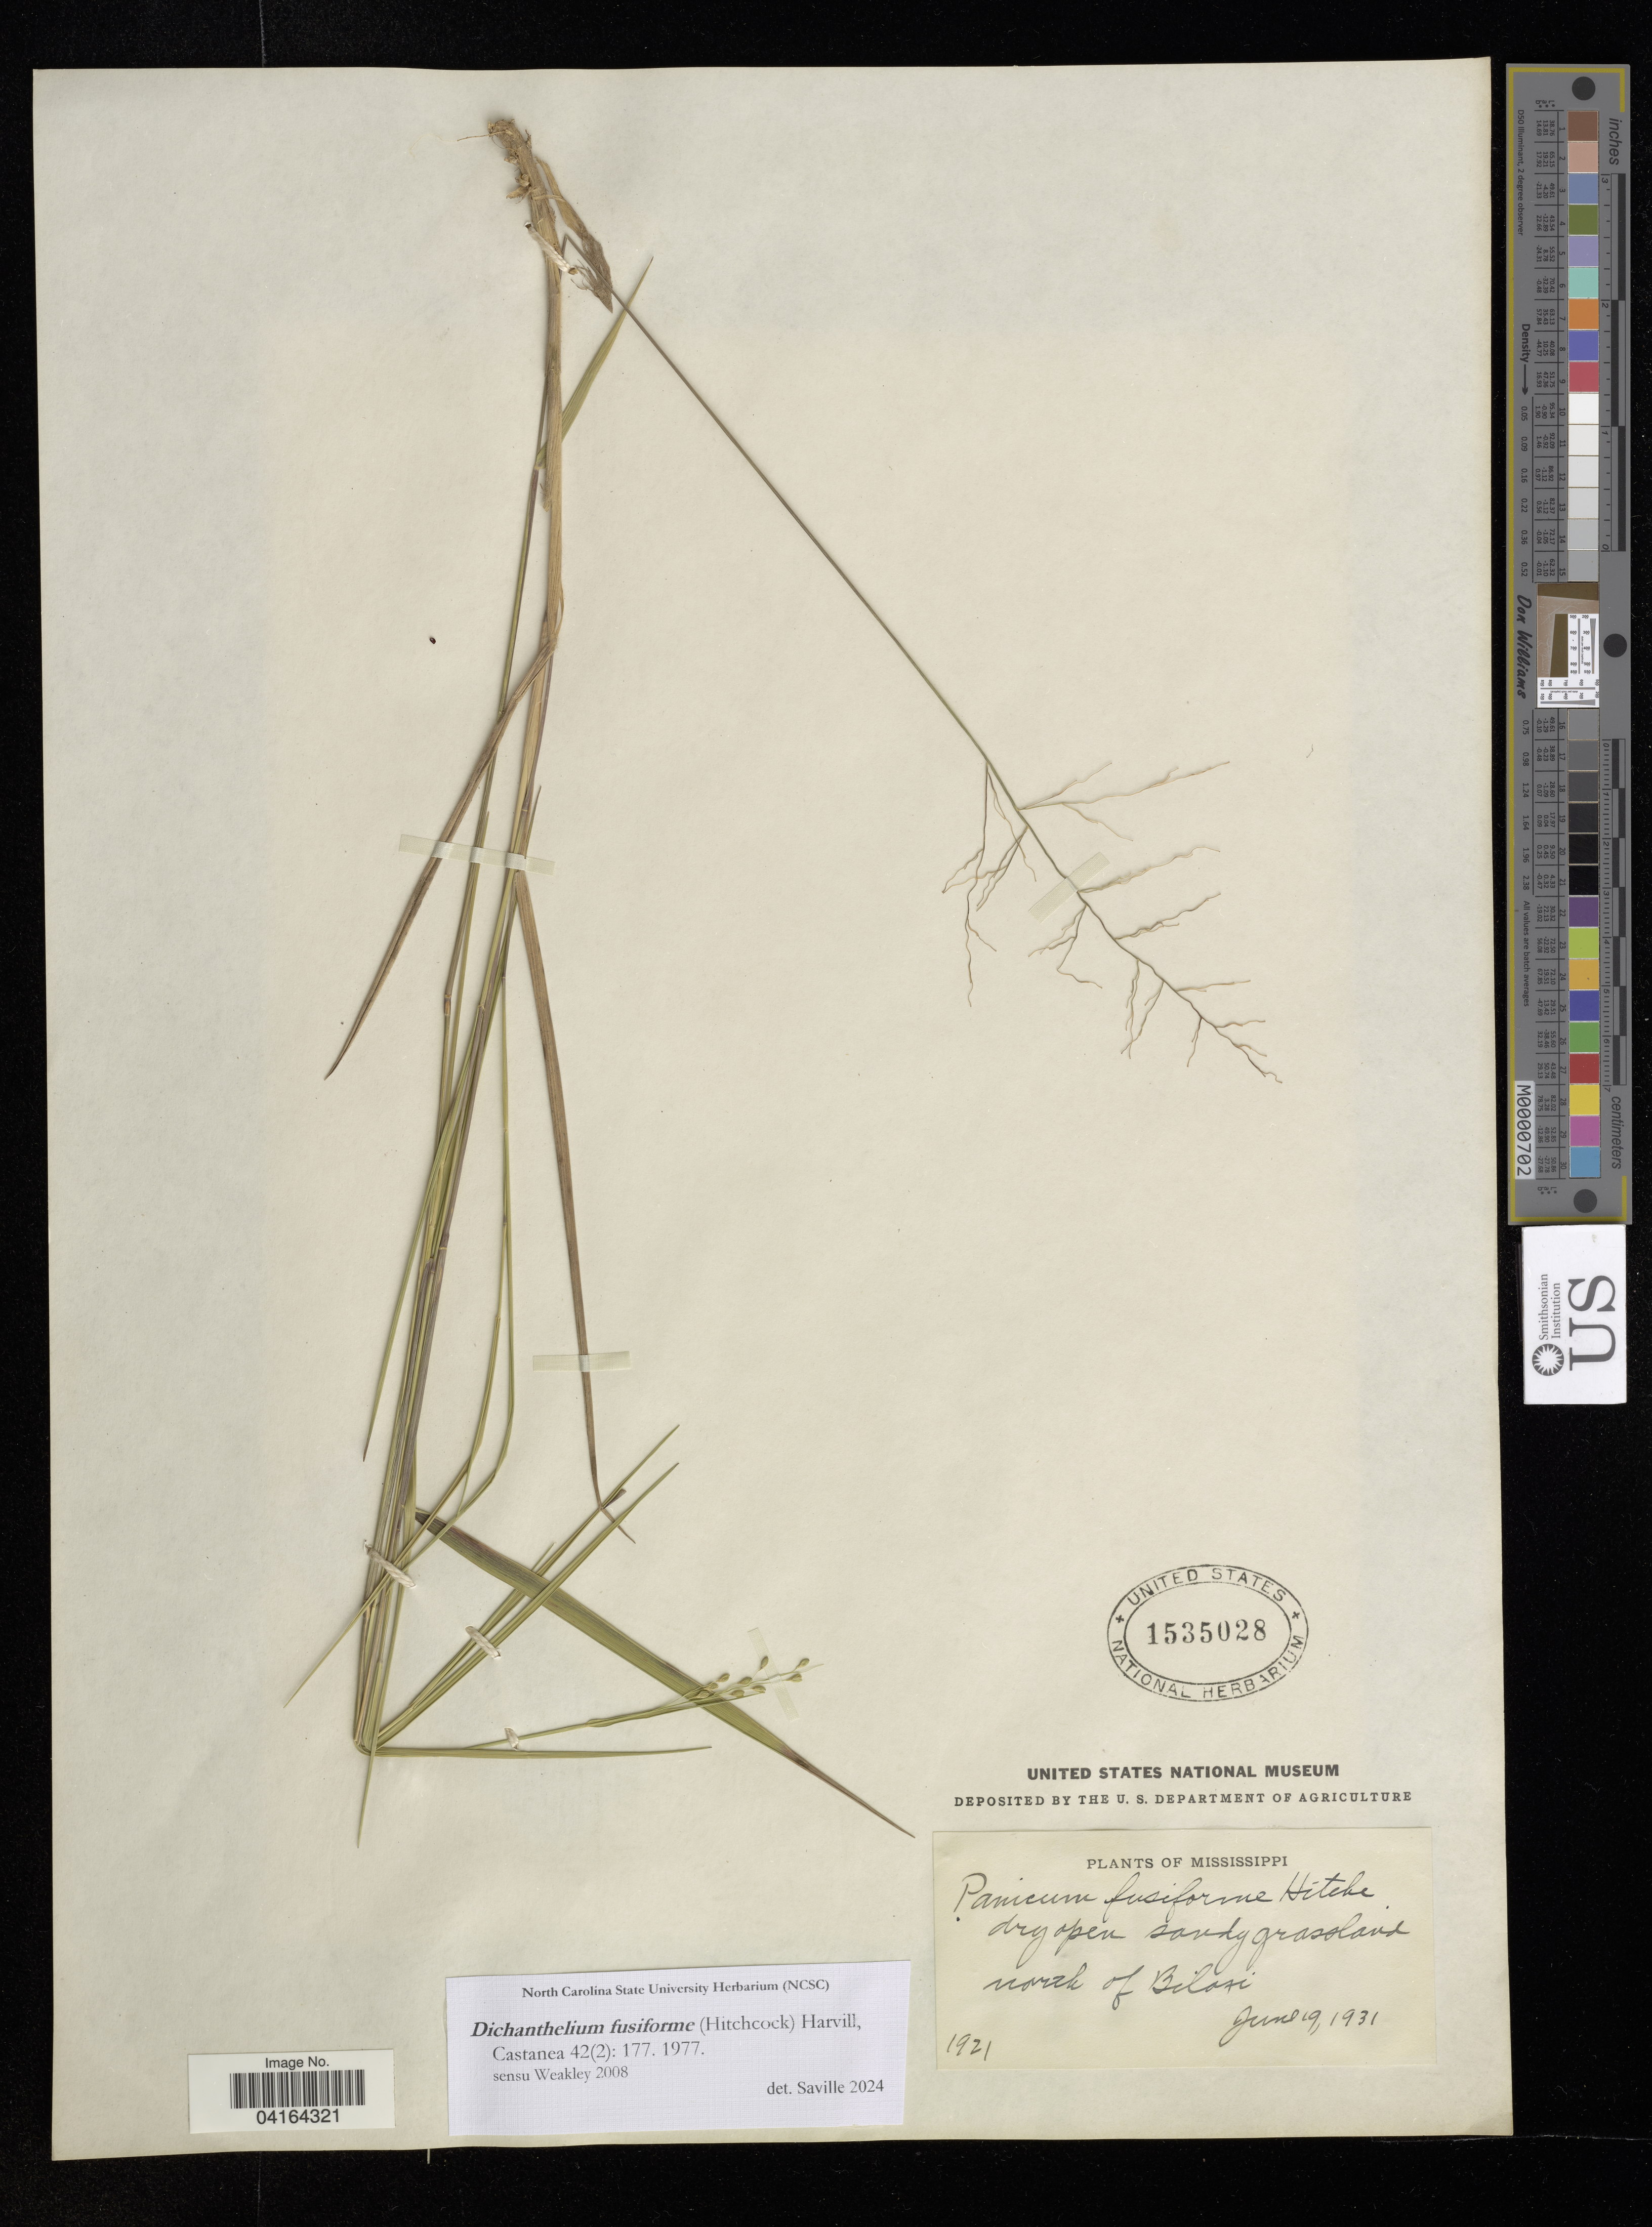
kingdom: Plantae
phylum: Tracheophyta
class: Liliopsida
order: Poales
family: Poaceae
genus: Dichanthelium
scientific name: Dichanthelium fusiforme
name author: (Hitchc.) Harvill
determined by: Saville, A. C., (NCSC), North Carolina State University (UNITED STATES)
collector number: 1921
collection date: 1931-06-19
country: United States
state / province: Mississippi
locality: Dry open sandy grassland north of Biloxi.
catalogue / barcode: US 1535028